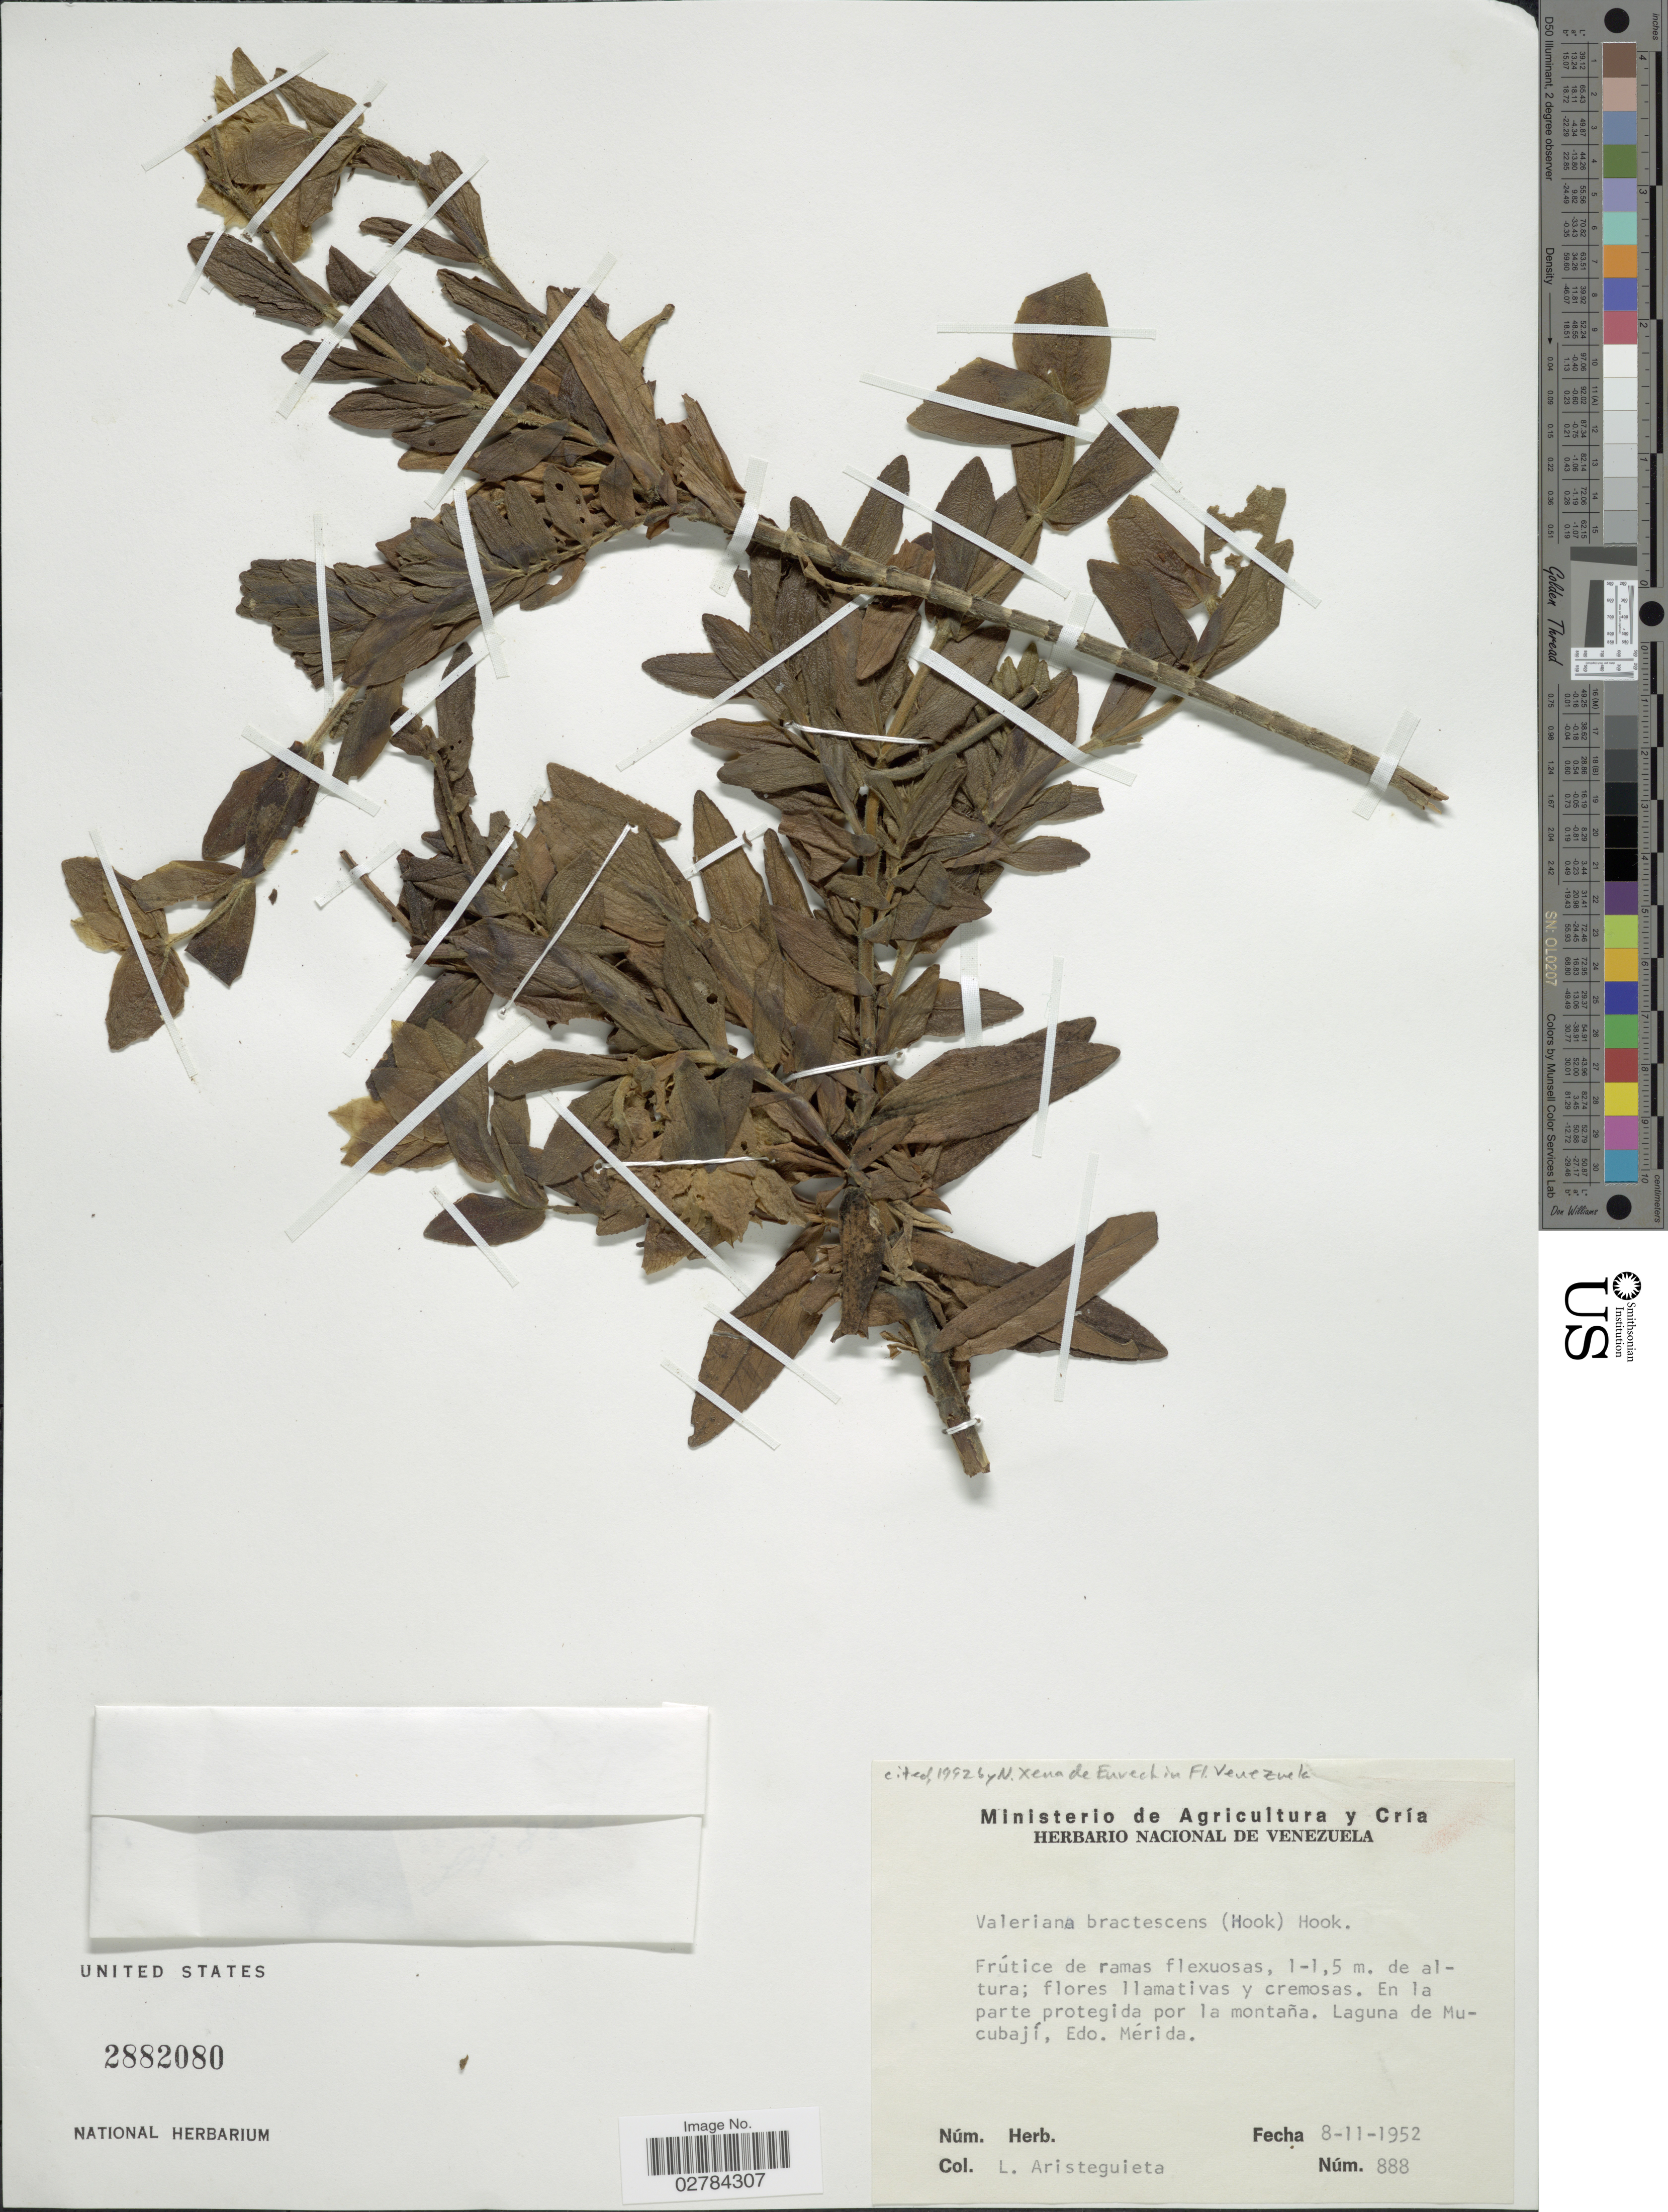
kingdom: Plantae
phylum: Tracheophyta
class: Magnoliopsida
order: Dipsacales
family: Caprifoliaceae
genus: Valeriana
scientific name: Valeriana bractescens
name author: Höck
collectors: L. Aristeguieta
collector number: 888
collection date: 1952-11-08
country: Venezuela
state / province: Mérida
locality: En la parte protegida por la montaña. Laguna de Mucubají, Edo. Mérida.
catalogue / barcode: US 2882080